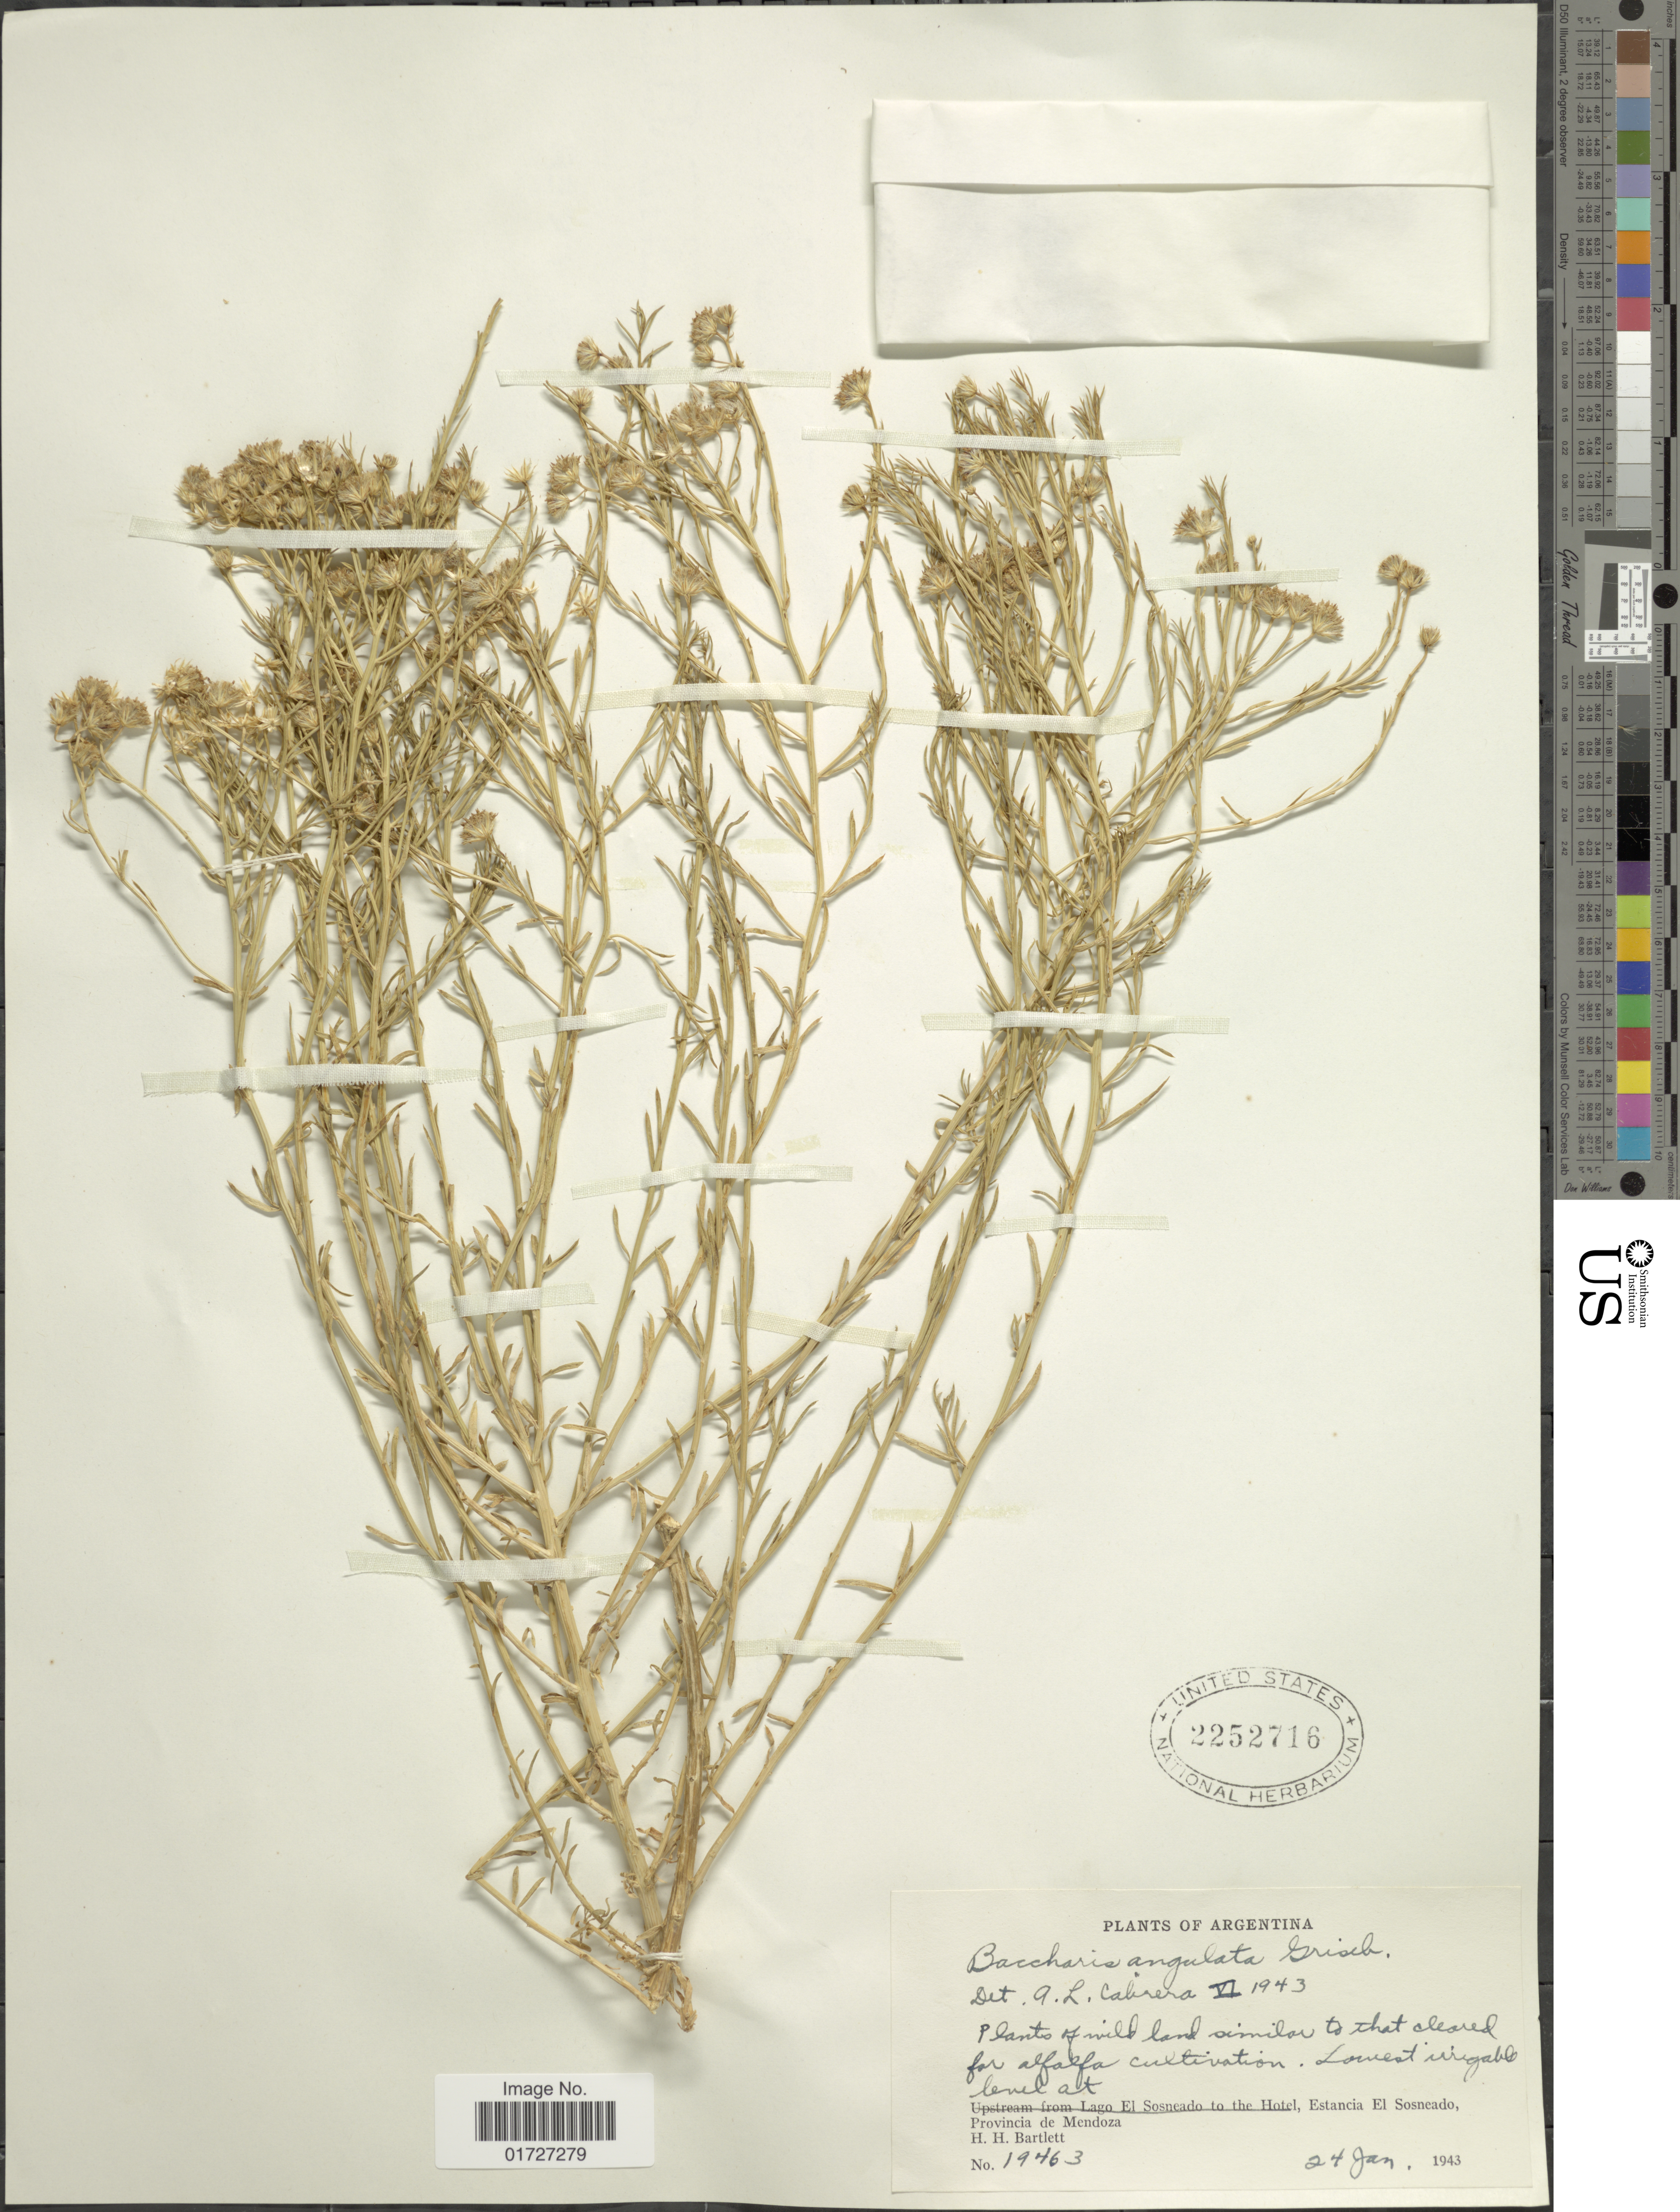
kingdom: Plantae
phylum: Tracheophyta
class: Magnoliopsida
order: Asterales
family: Asteraceae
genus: Baccharis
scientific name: Baccharis darwinii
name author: Hook. & Arn.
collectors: H. H. Bartlett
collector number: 19463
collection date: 1943-01-24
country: Argentina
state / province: Mendoza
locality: Estancia El Sosneado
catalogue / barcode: US 2252716